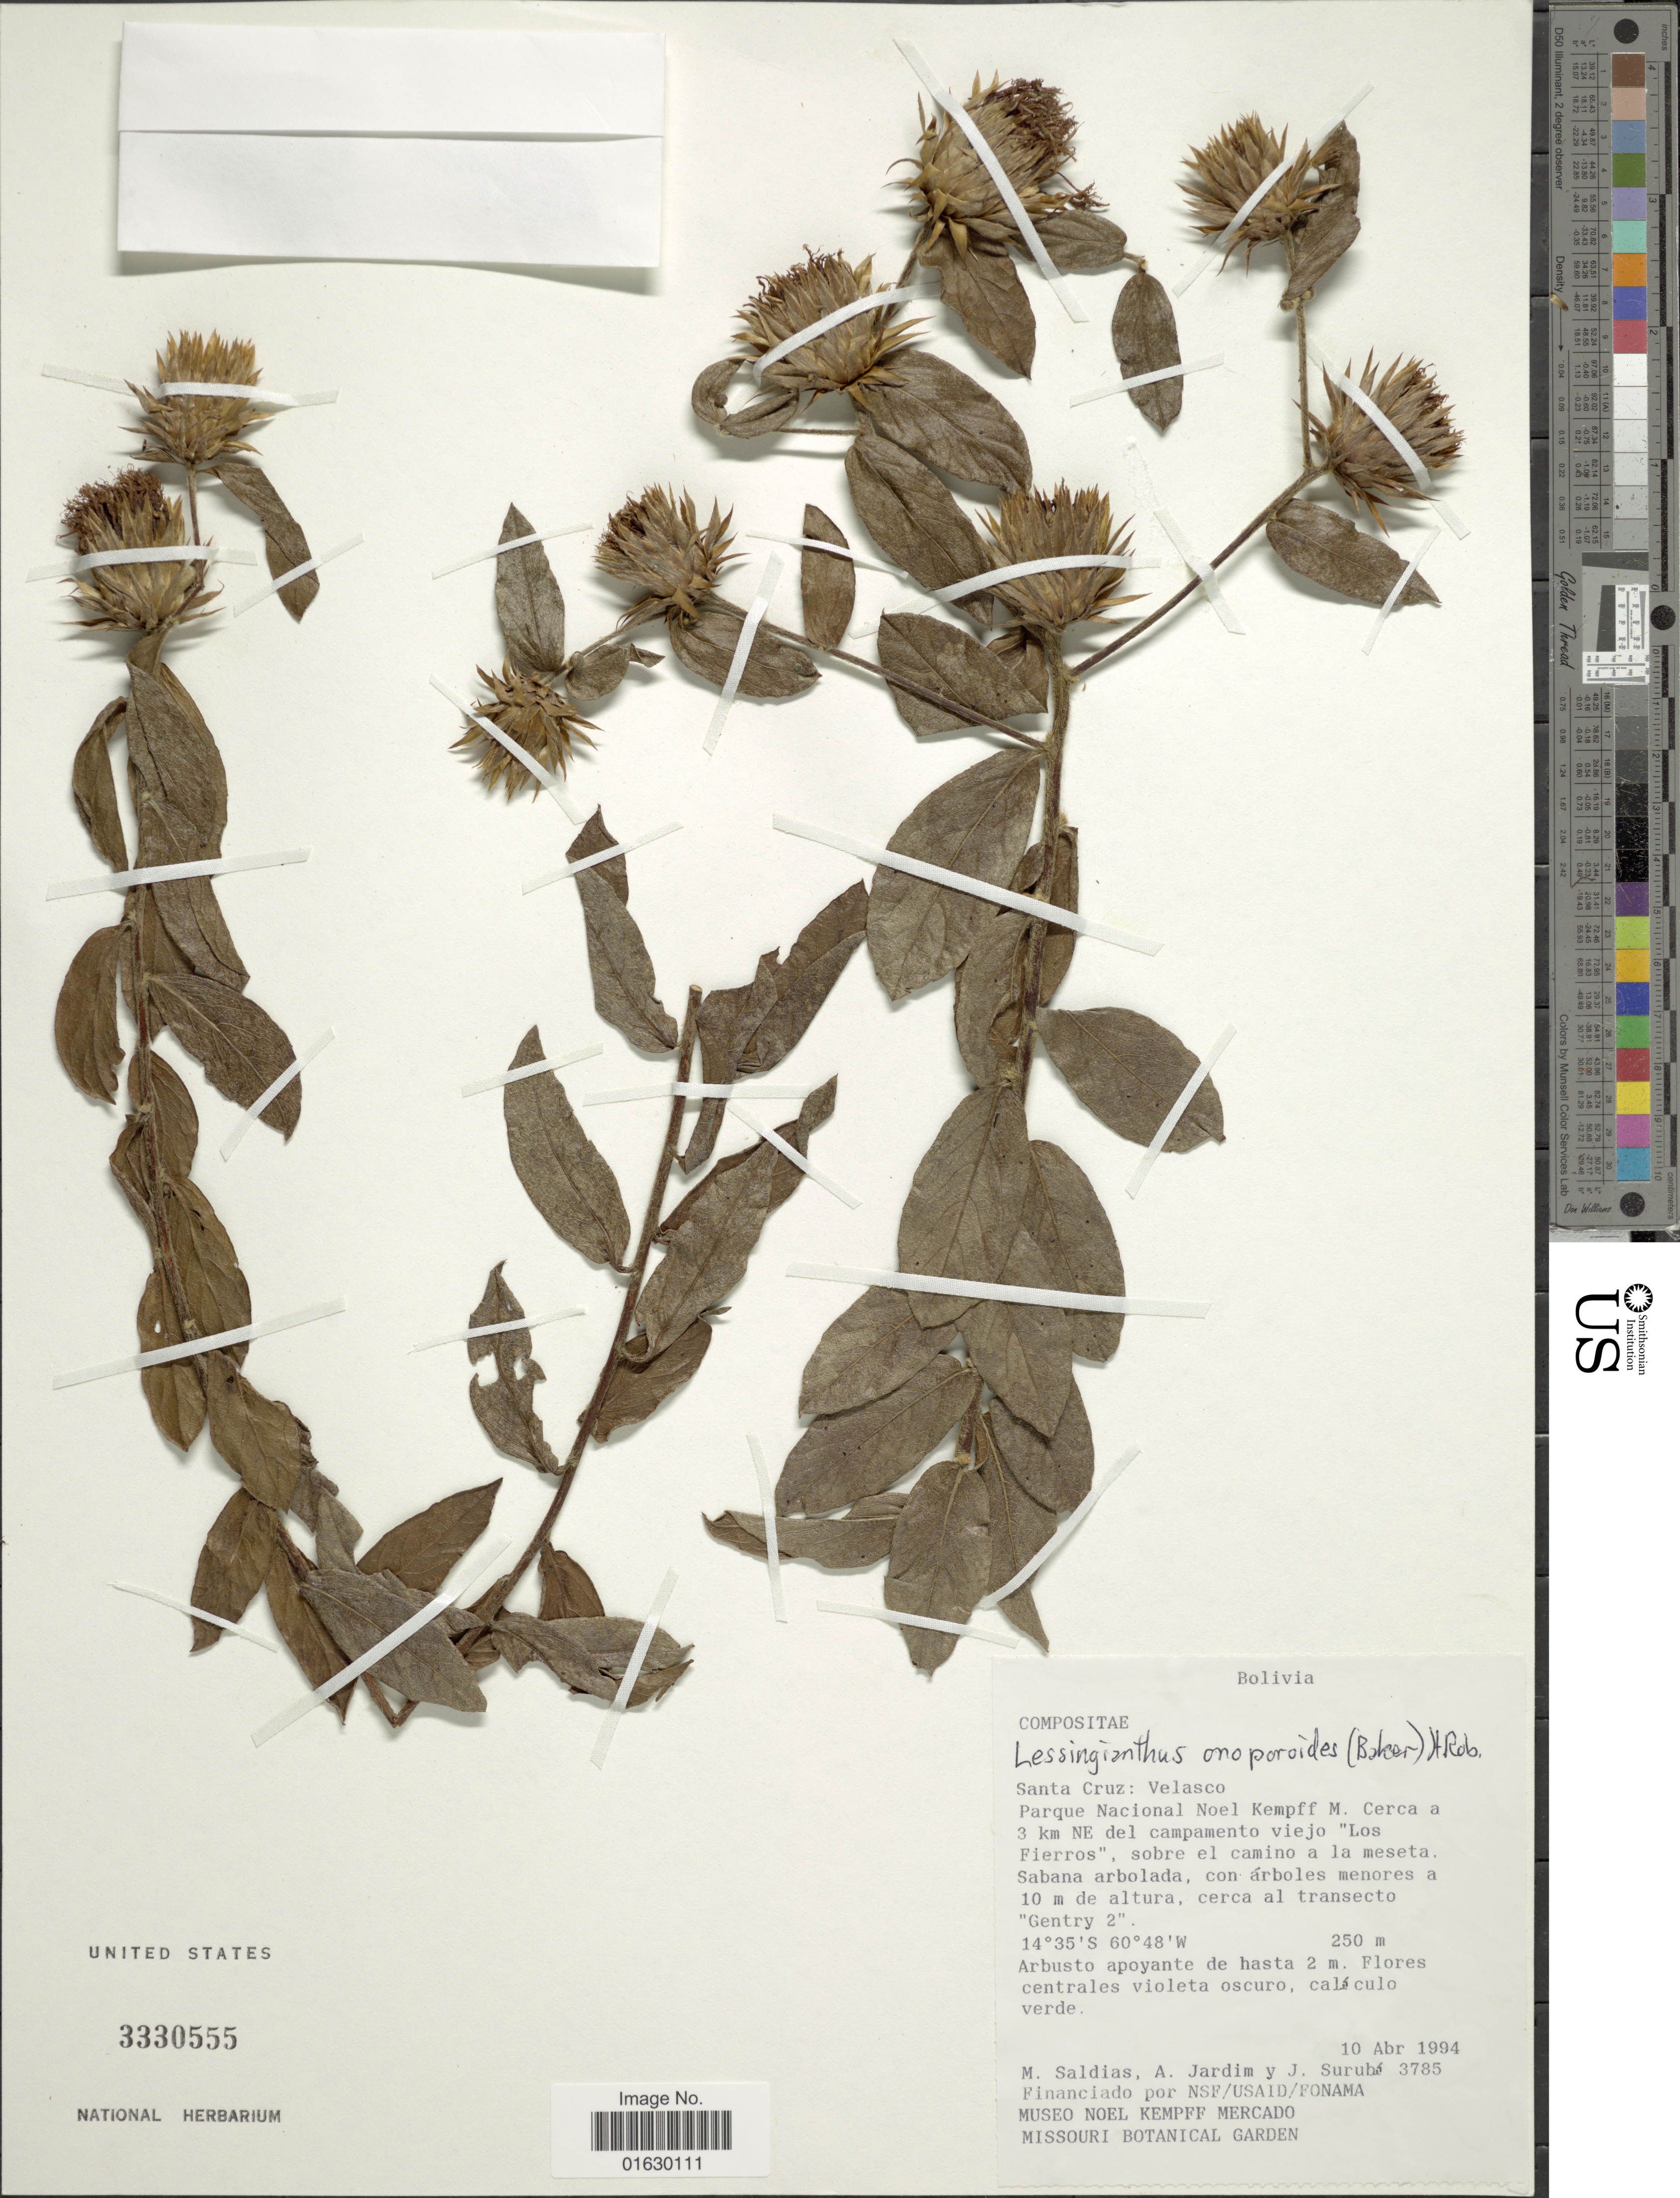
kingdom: Plantae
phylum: Tracheophyta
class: Magnoliopsida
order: Asterales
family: Asteraceae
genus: Lessingianthus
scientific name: Lessingianthus onoporoides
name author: (Baker) H. Rob.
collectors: M. Saldias, A. Jardim & J. Surubí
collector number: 3785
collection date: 1994-04-10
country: Bolivia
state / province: Santa Cruz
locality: Santa Cruz, Velasco, Parque Nacional Noel Kempff M. Cerca a 3 km NE del campamento viejo Los Fierros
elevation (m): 250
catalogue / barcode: US 3330555